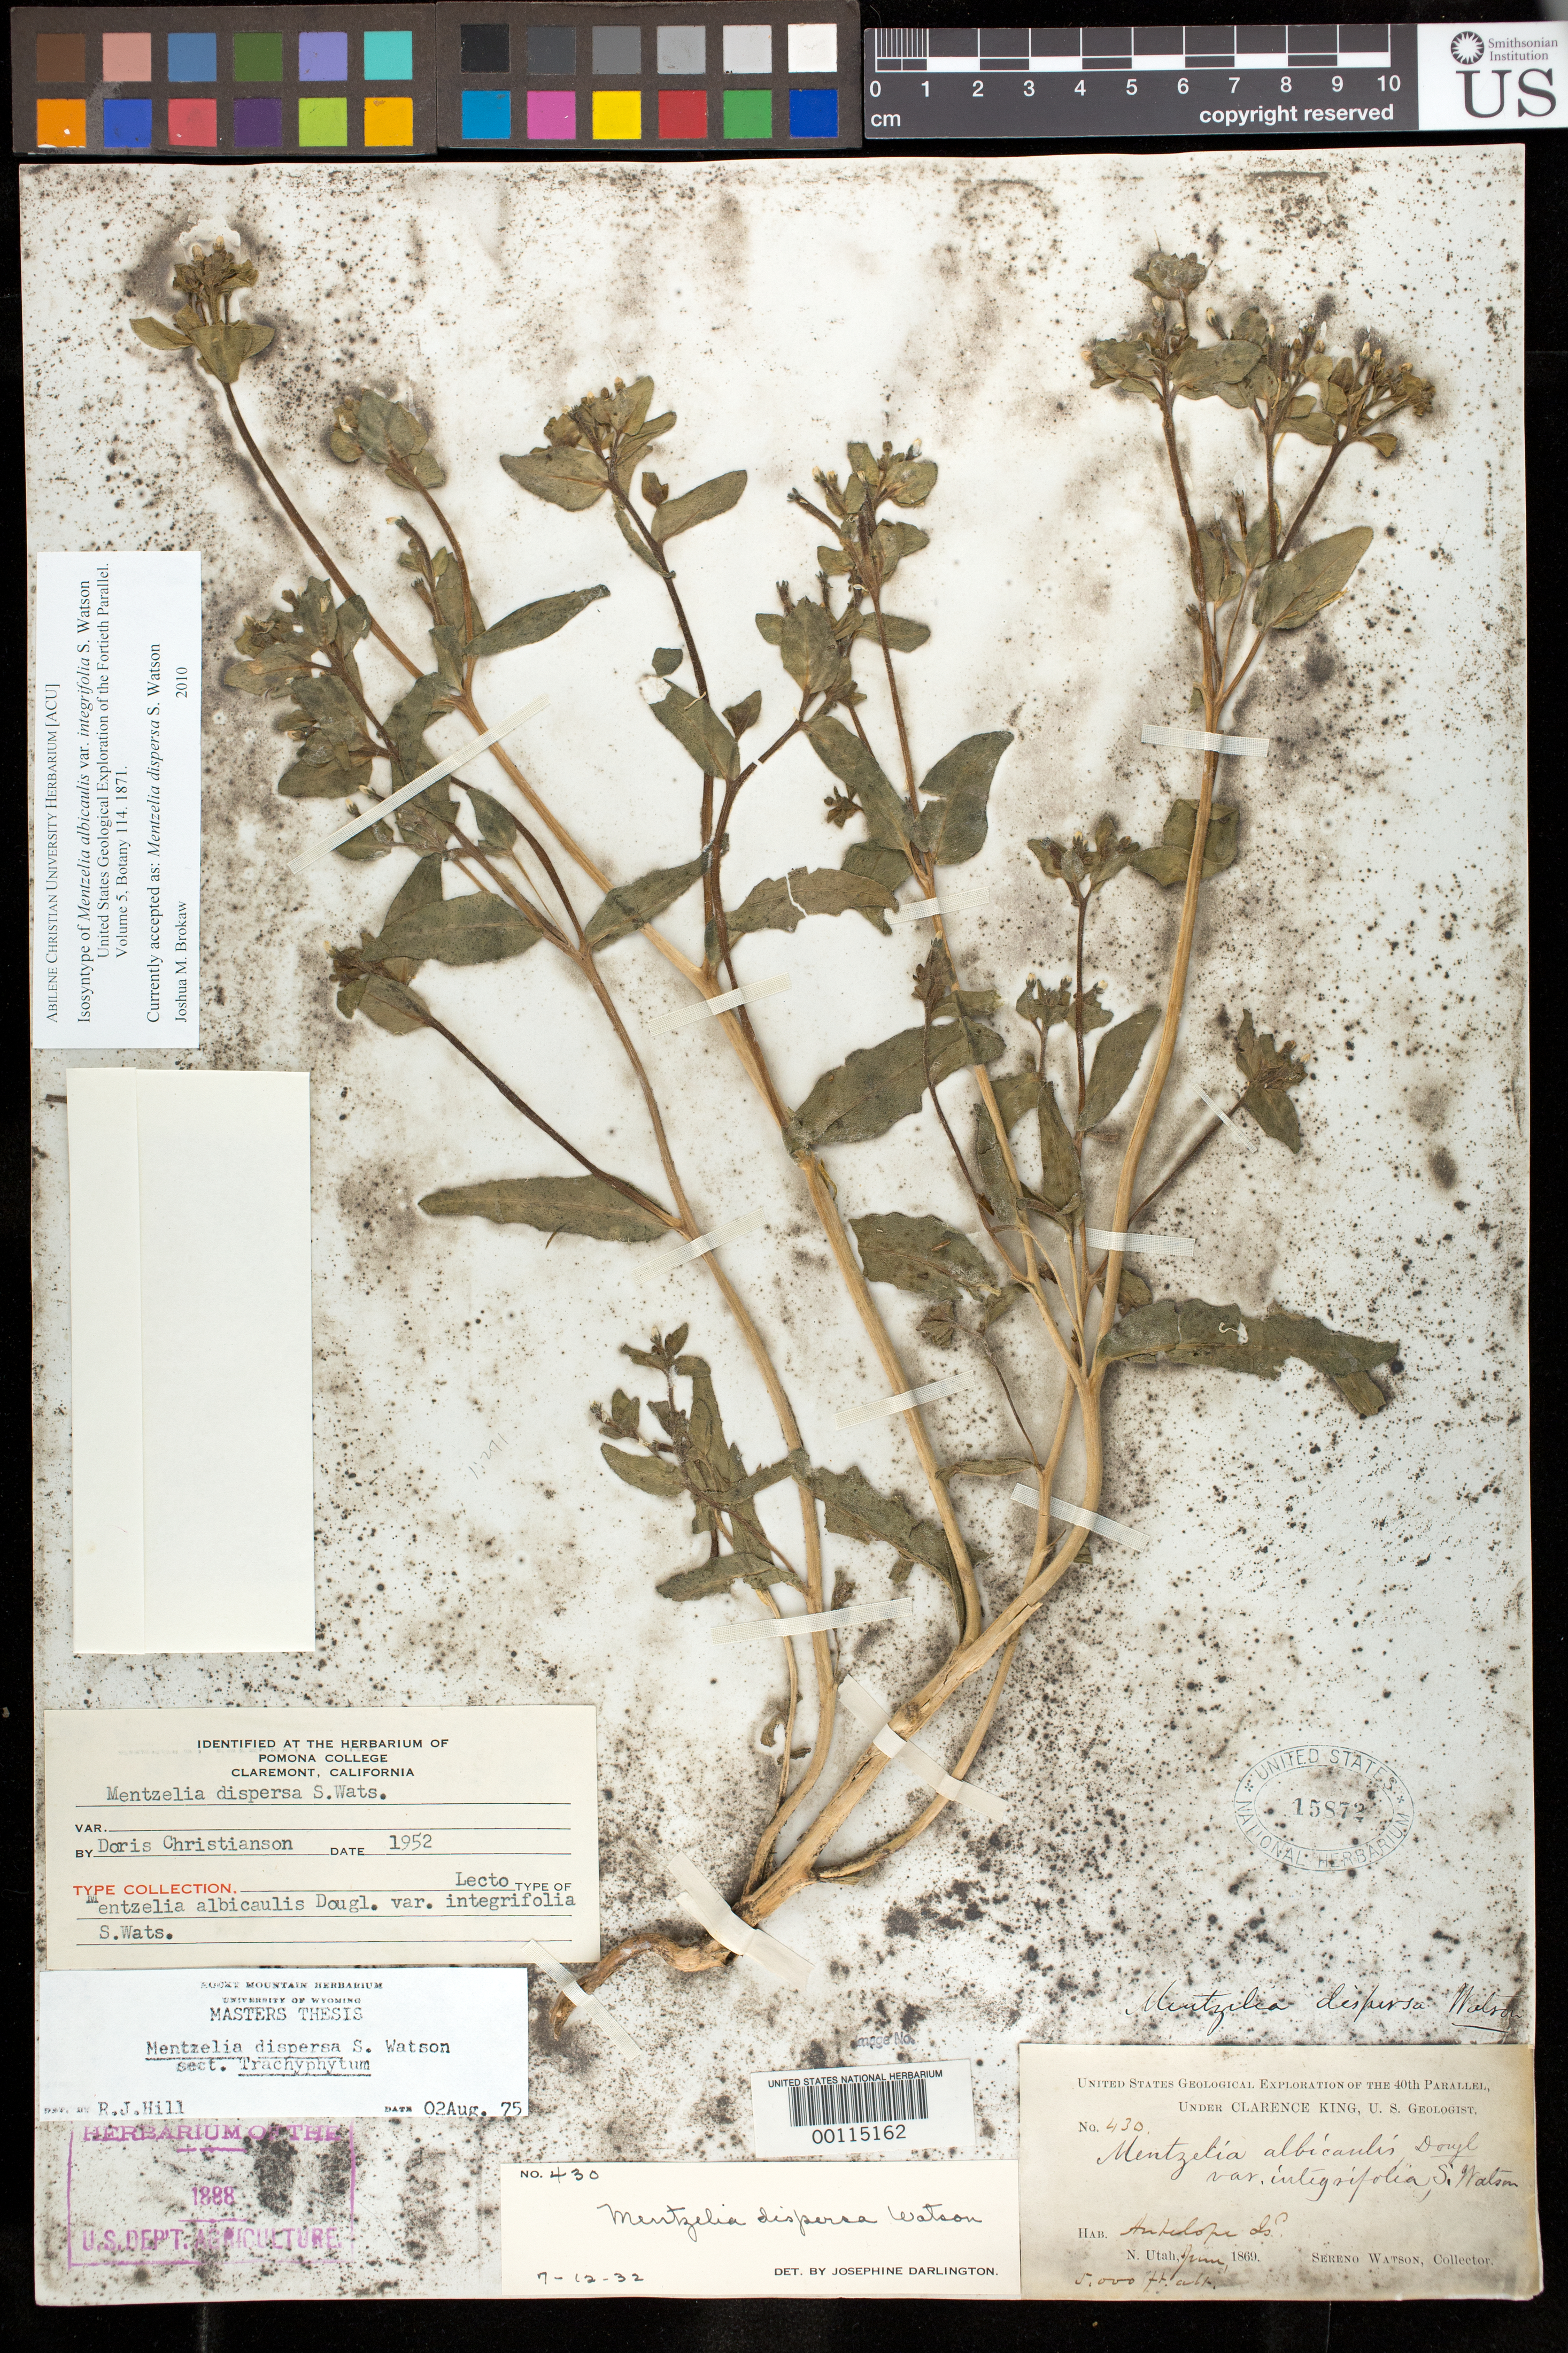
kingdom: Plantae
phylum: Tracheophyta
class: Magnoliopsida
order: Cornales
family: Loasaceae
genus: Mentzelia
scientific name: Mentzelia albicaulis var. integrifolia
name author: S. Watson in C. King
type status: Syntype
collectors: S. Watson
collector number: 430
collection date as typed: Jun 1869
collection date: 1869-06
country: United States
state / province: Utah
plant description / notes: Possibly also to be considered a syntype of Mentzelia dispersa S. Watson (1876); Watson included Mentzelia albicaulis var. integrifolia as a synonym, but did not publish the new name as an explicit nom. nov. or replacement name (and no epithet blocked the transfer at specific level) and did not explicitly cite the syntypes of the earlier name.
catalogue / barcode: US 15872